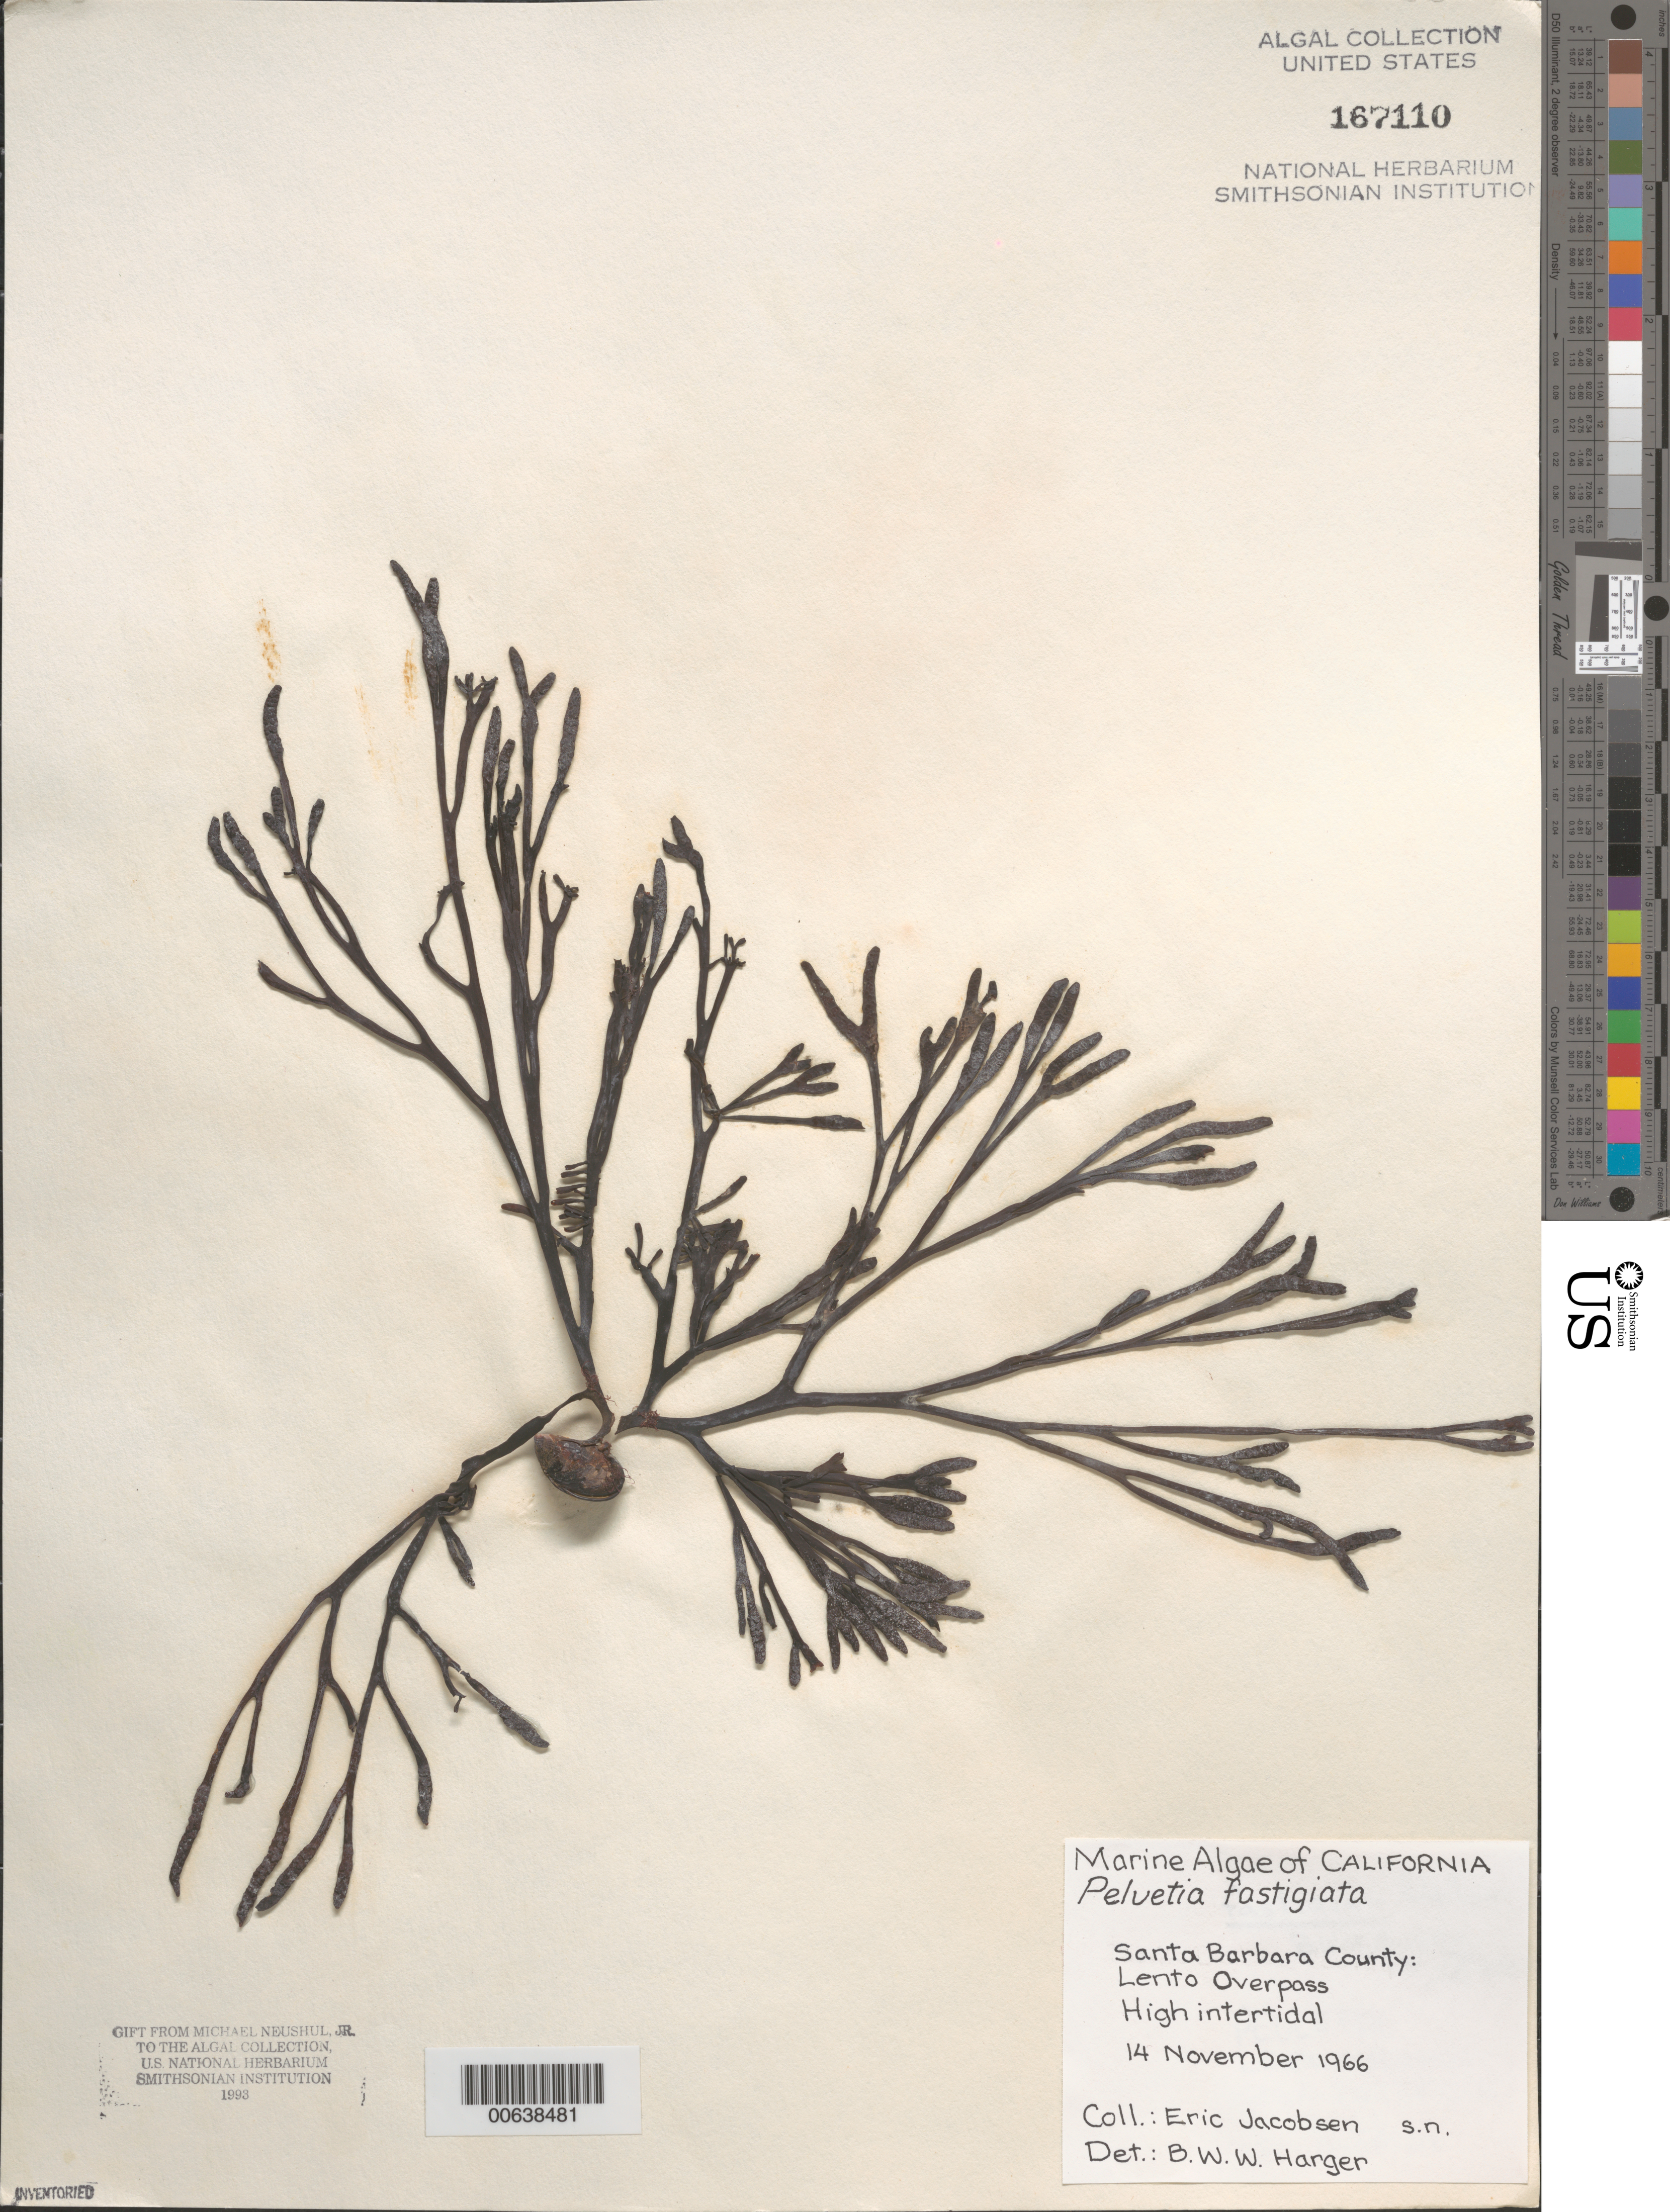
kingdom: Chromista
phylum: Ochrophyta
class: Phaeophyceae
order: Fucales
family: Fucaceae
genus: Silvetia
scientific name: Silvetia compressa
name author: (J. Agardh) E.A. Serrão et al.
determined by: Algae name updating Project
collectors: E. Jacobsen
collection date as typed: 14 Nov 1966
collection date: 1966-11-14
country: United States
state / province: California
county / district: Santa Barbara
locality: Lento Overpass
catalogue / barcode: US 167110